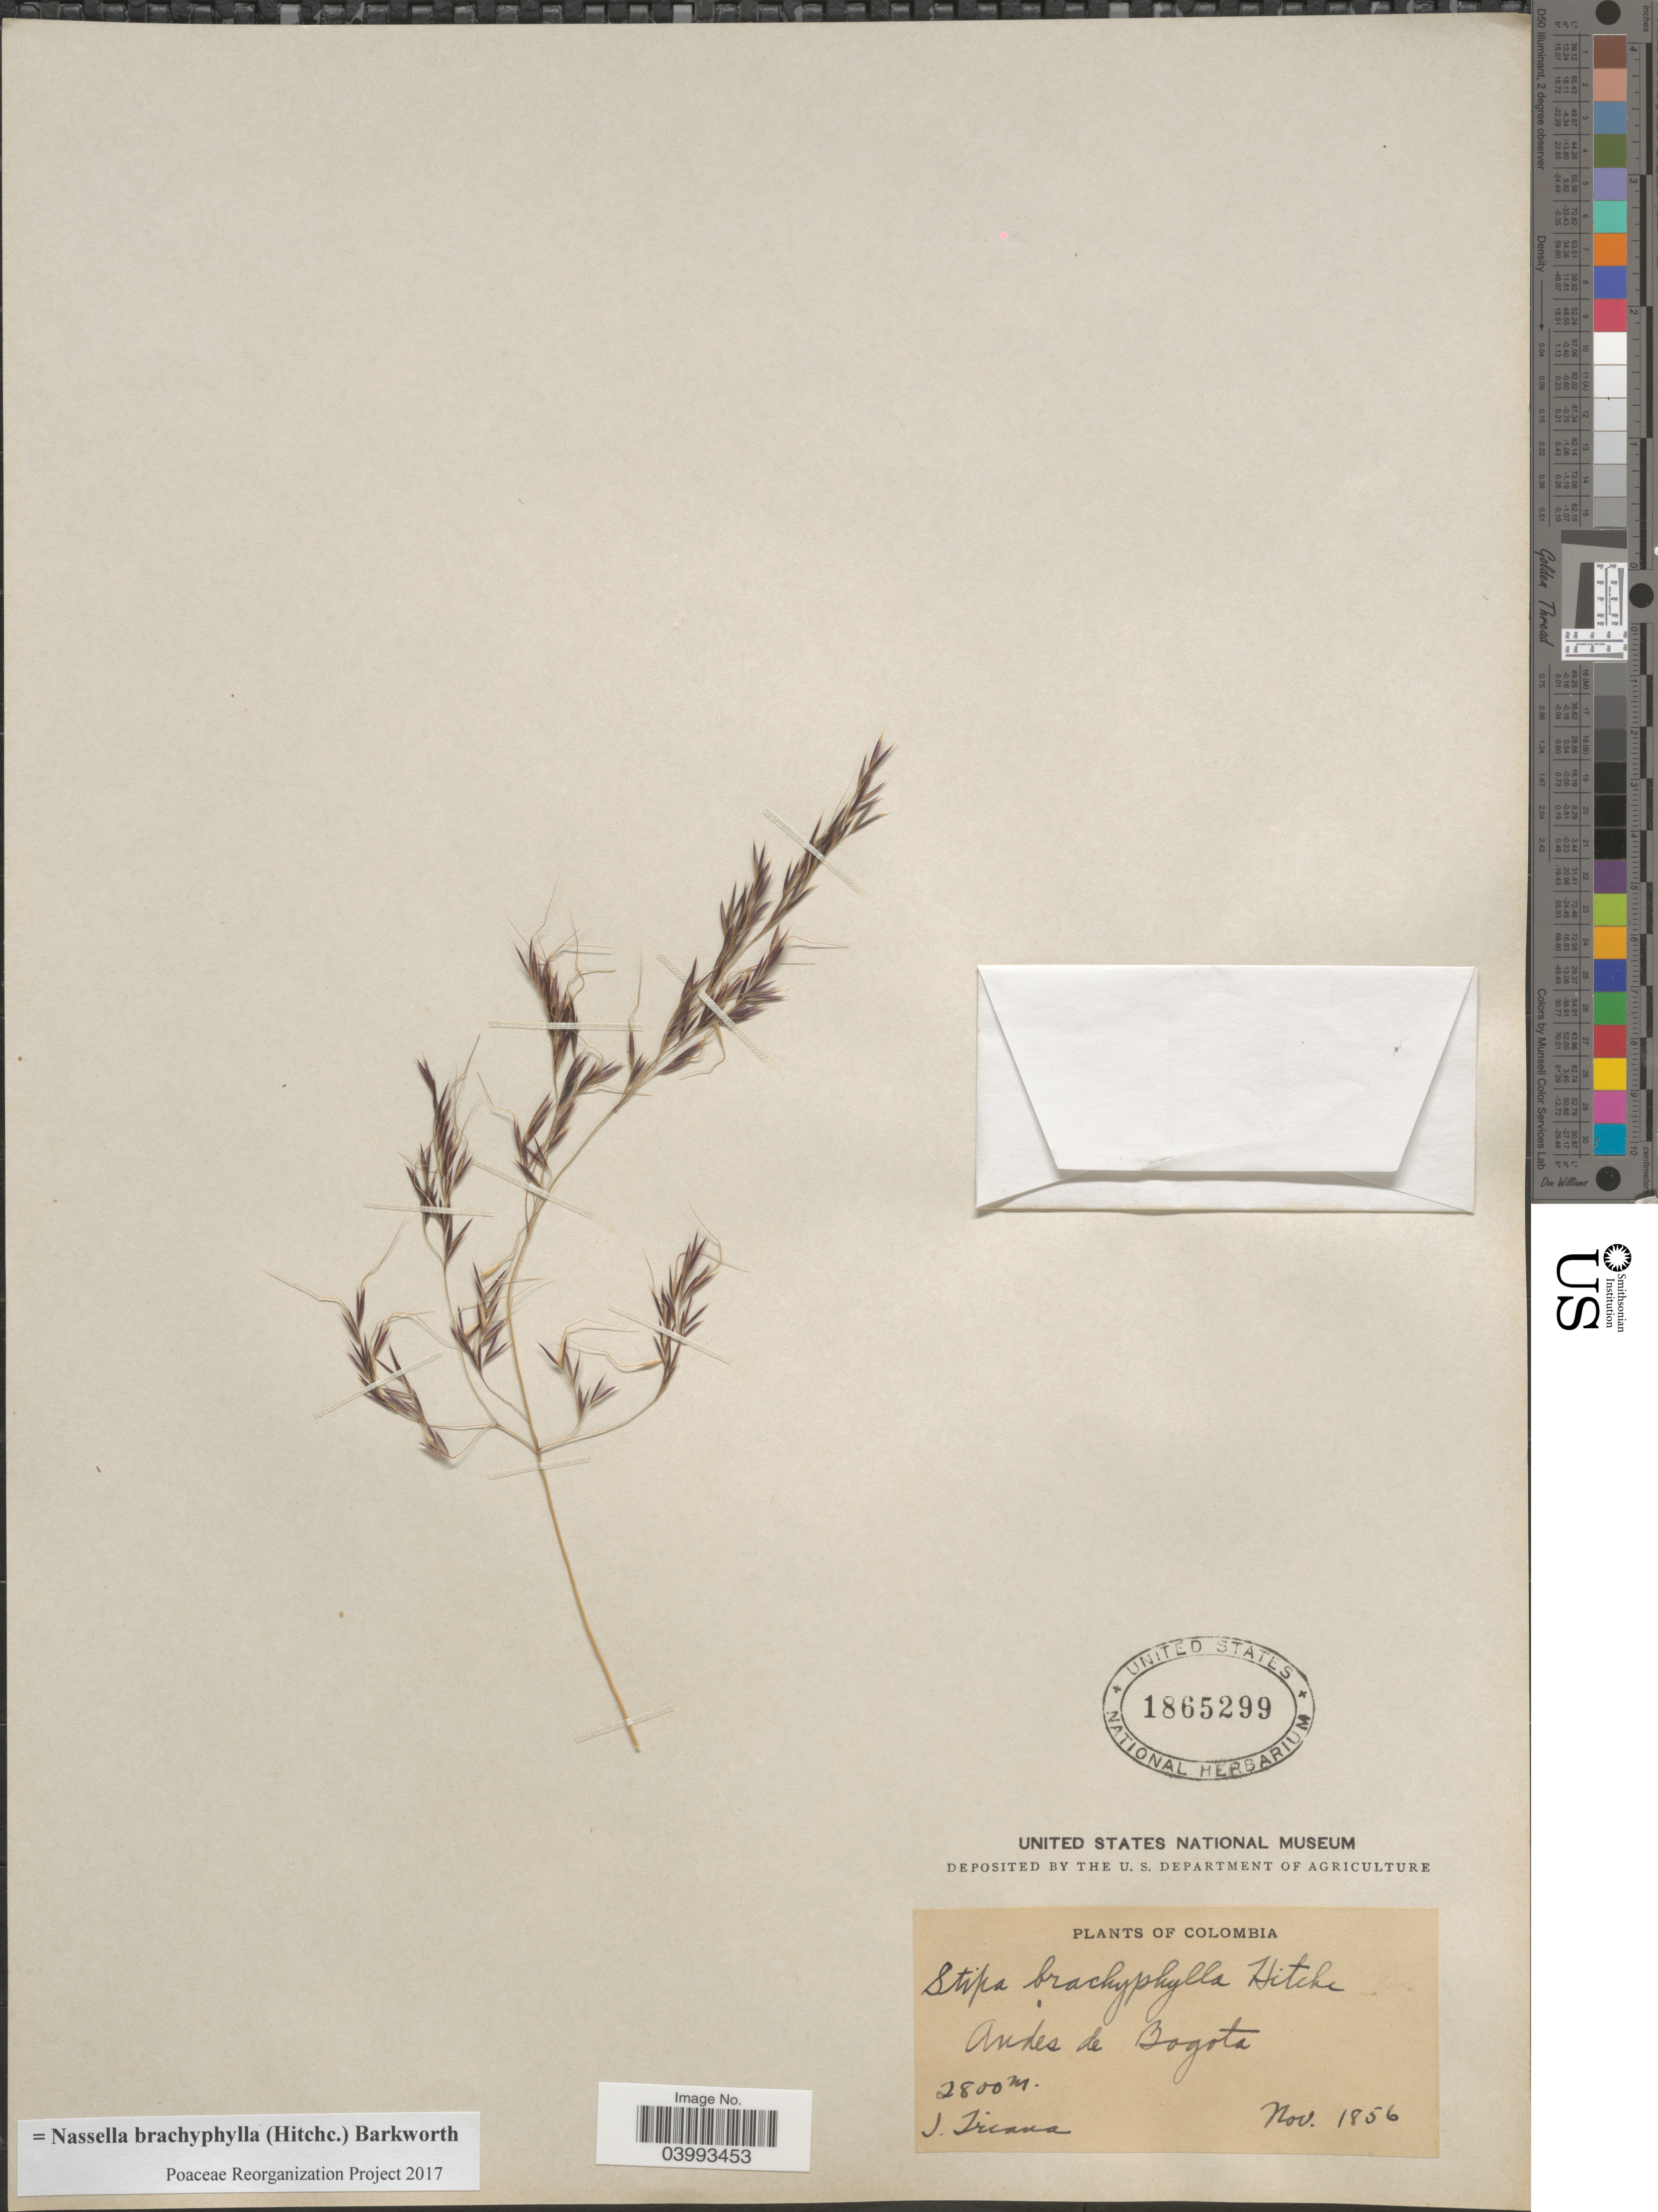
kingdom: Plantae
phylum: Tracheophyta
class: Liliopsida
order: Poales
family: Poaceae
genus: Nassella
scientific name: Nassella brachyphylla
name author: (Hitchc.) Barkworth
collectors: J. Triana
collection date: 1856-11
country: Colombia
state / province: Bogota D.C.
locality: Andes de Bogota.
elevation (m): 2800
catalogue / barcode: US 1865299